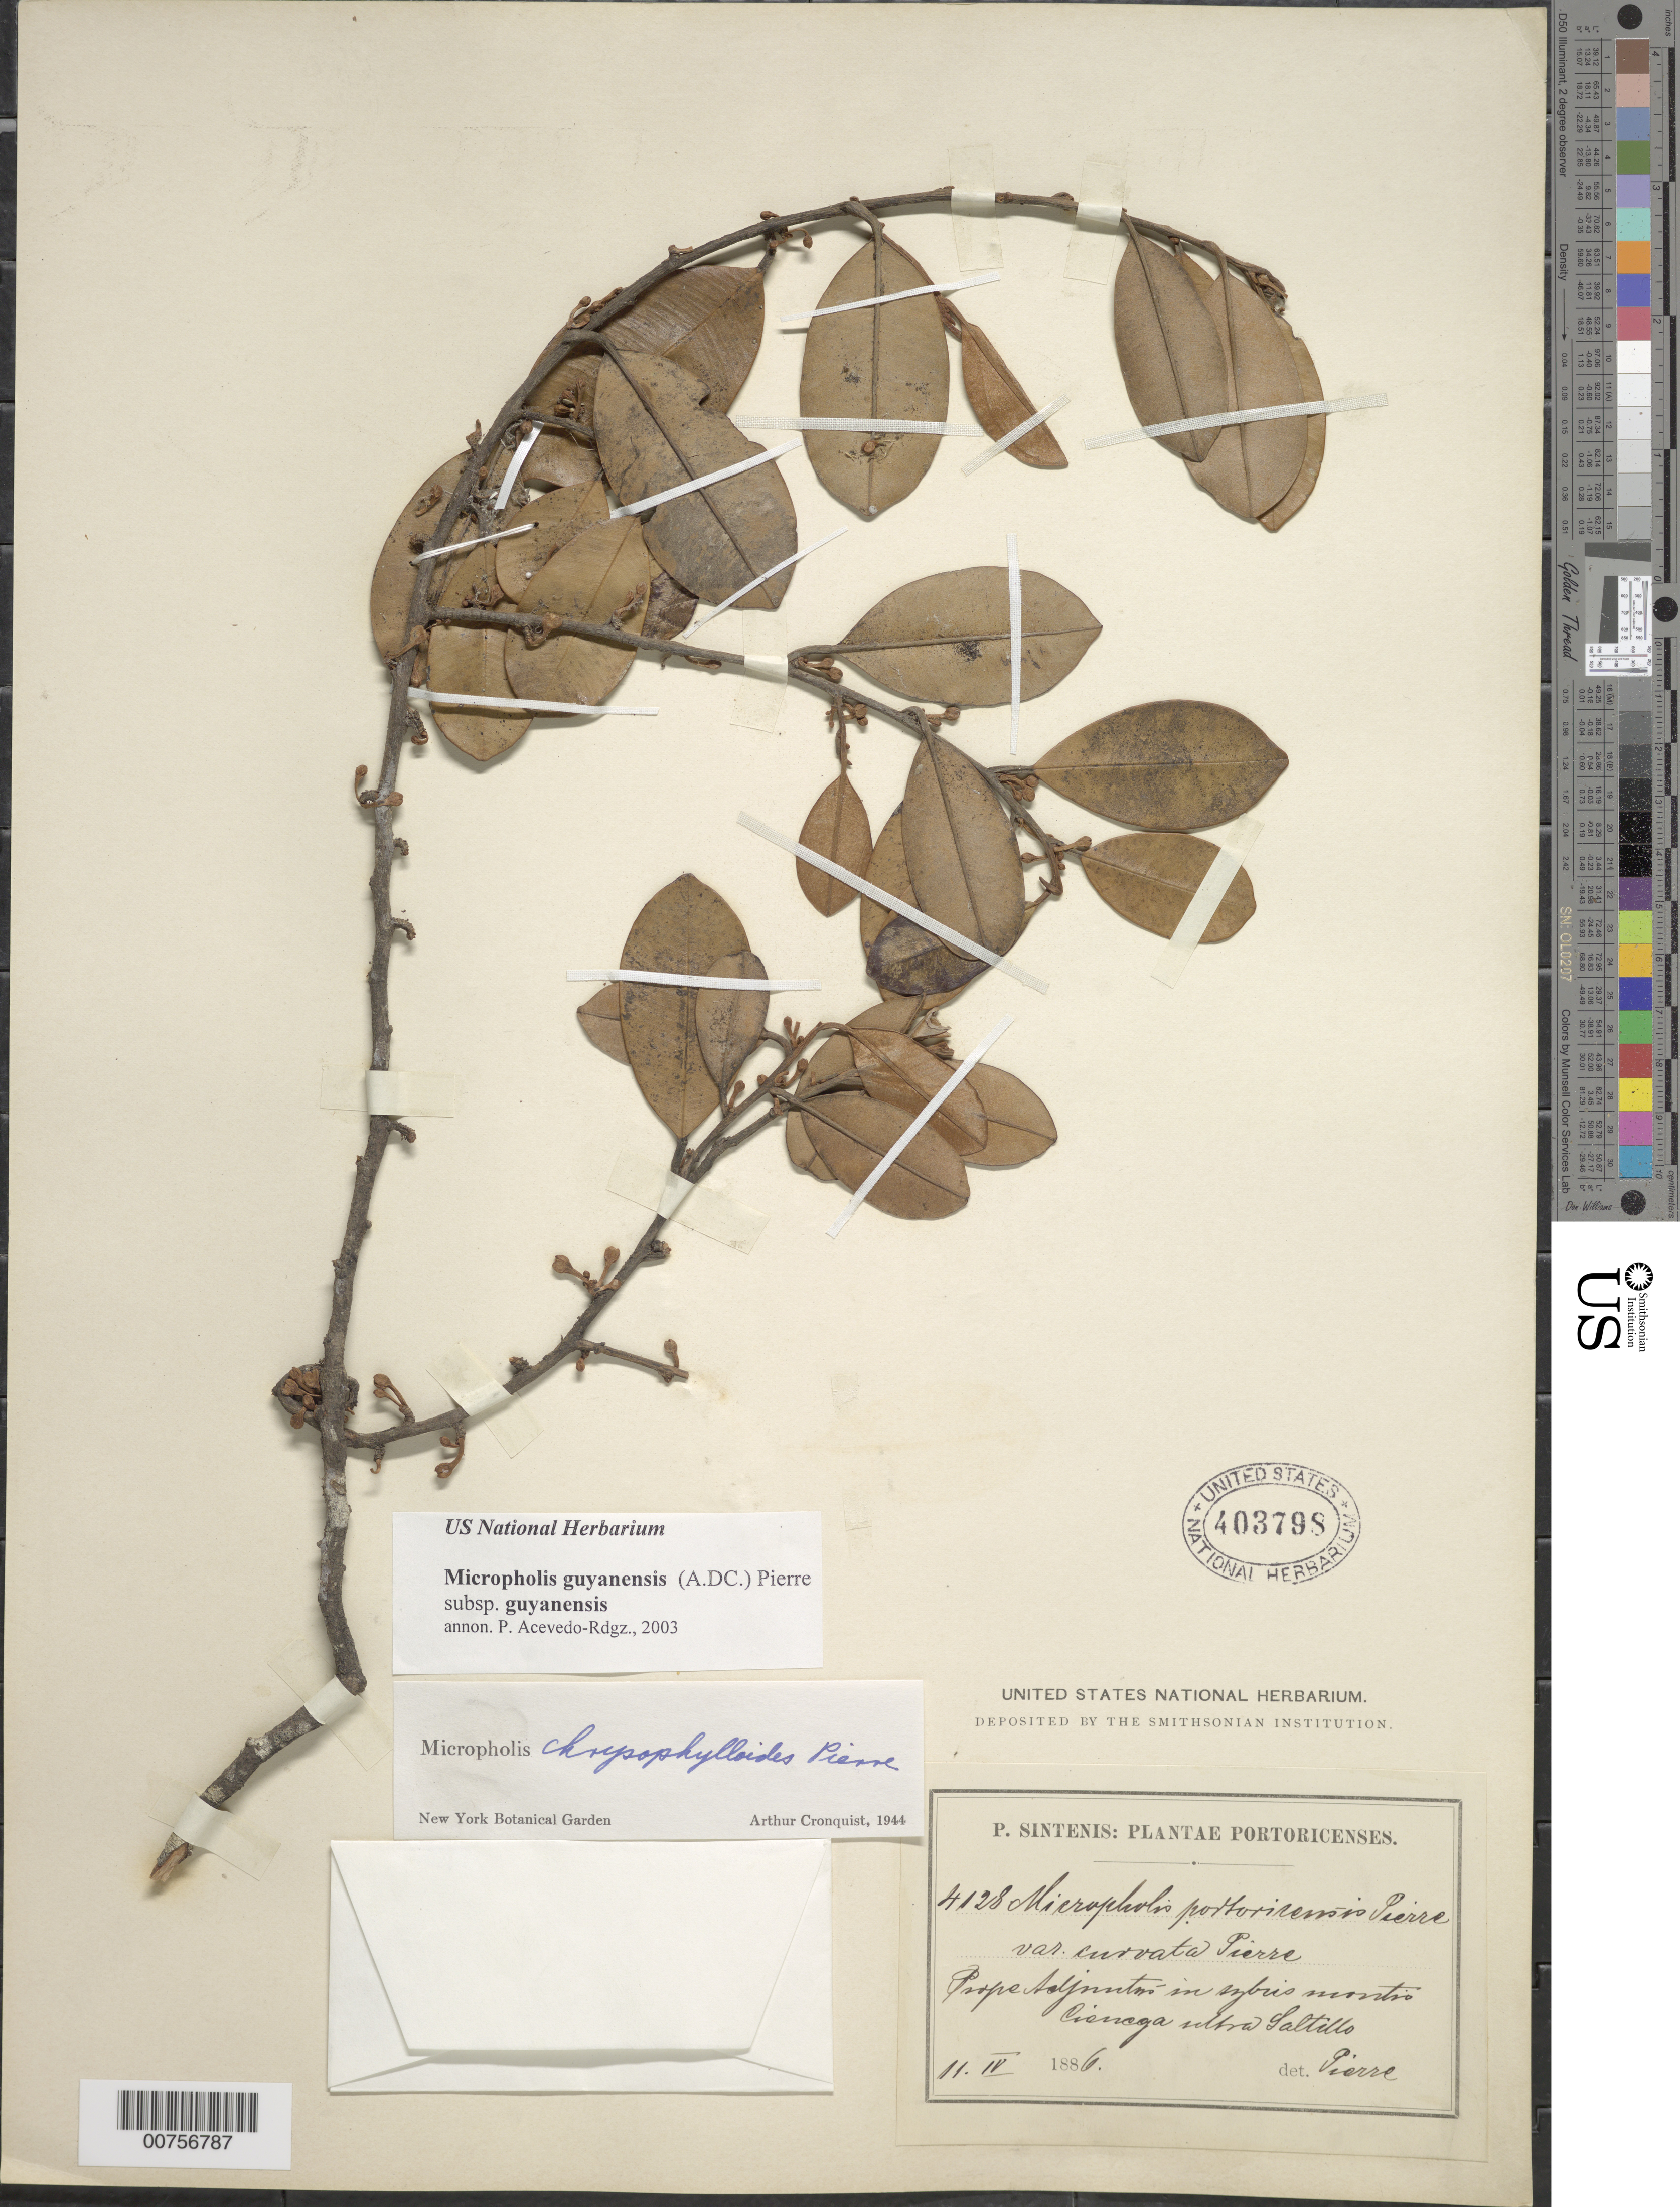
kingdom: Plantae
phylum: Tracheophyta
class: Magnoliopsida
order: Ericales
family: Sapotaceae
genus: Micropholis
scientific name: Micropholis guyanensis subsp. guyanensis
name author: (A. DC.) Pierre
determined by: Acevedo-Rodríguez, P., (BOT), Smithsonian Institution - National Museum of Natural History (UNITED STATES)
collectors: P. Sintenis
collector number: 4128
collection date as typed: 11 004 1886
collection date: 1886-04-11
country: Puerto Rico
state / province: Vega Alta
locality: Prope Adjuntas in sylvis montis Cienega alta Saltillo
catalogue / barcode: US 403798